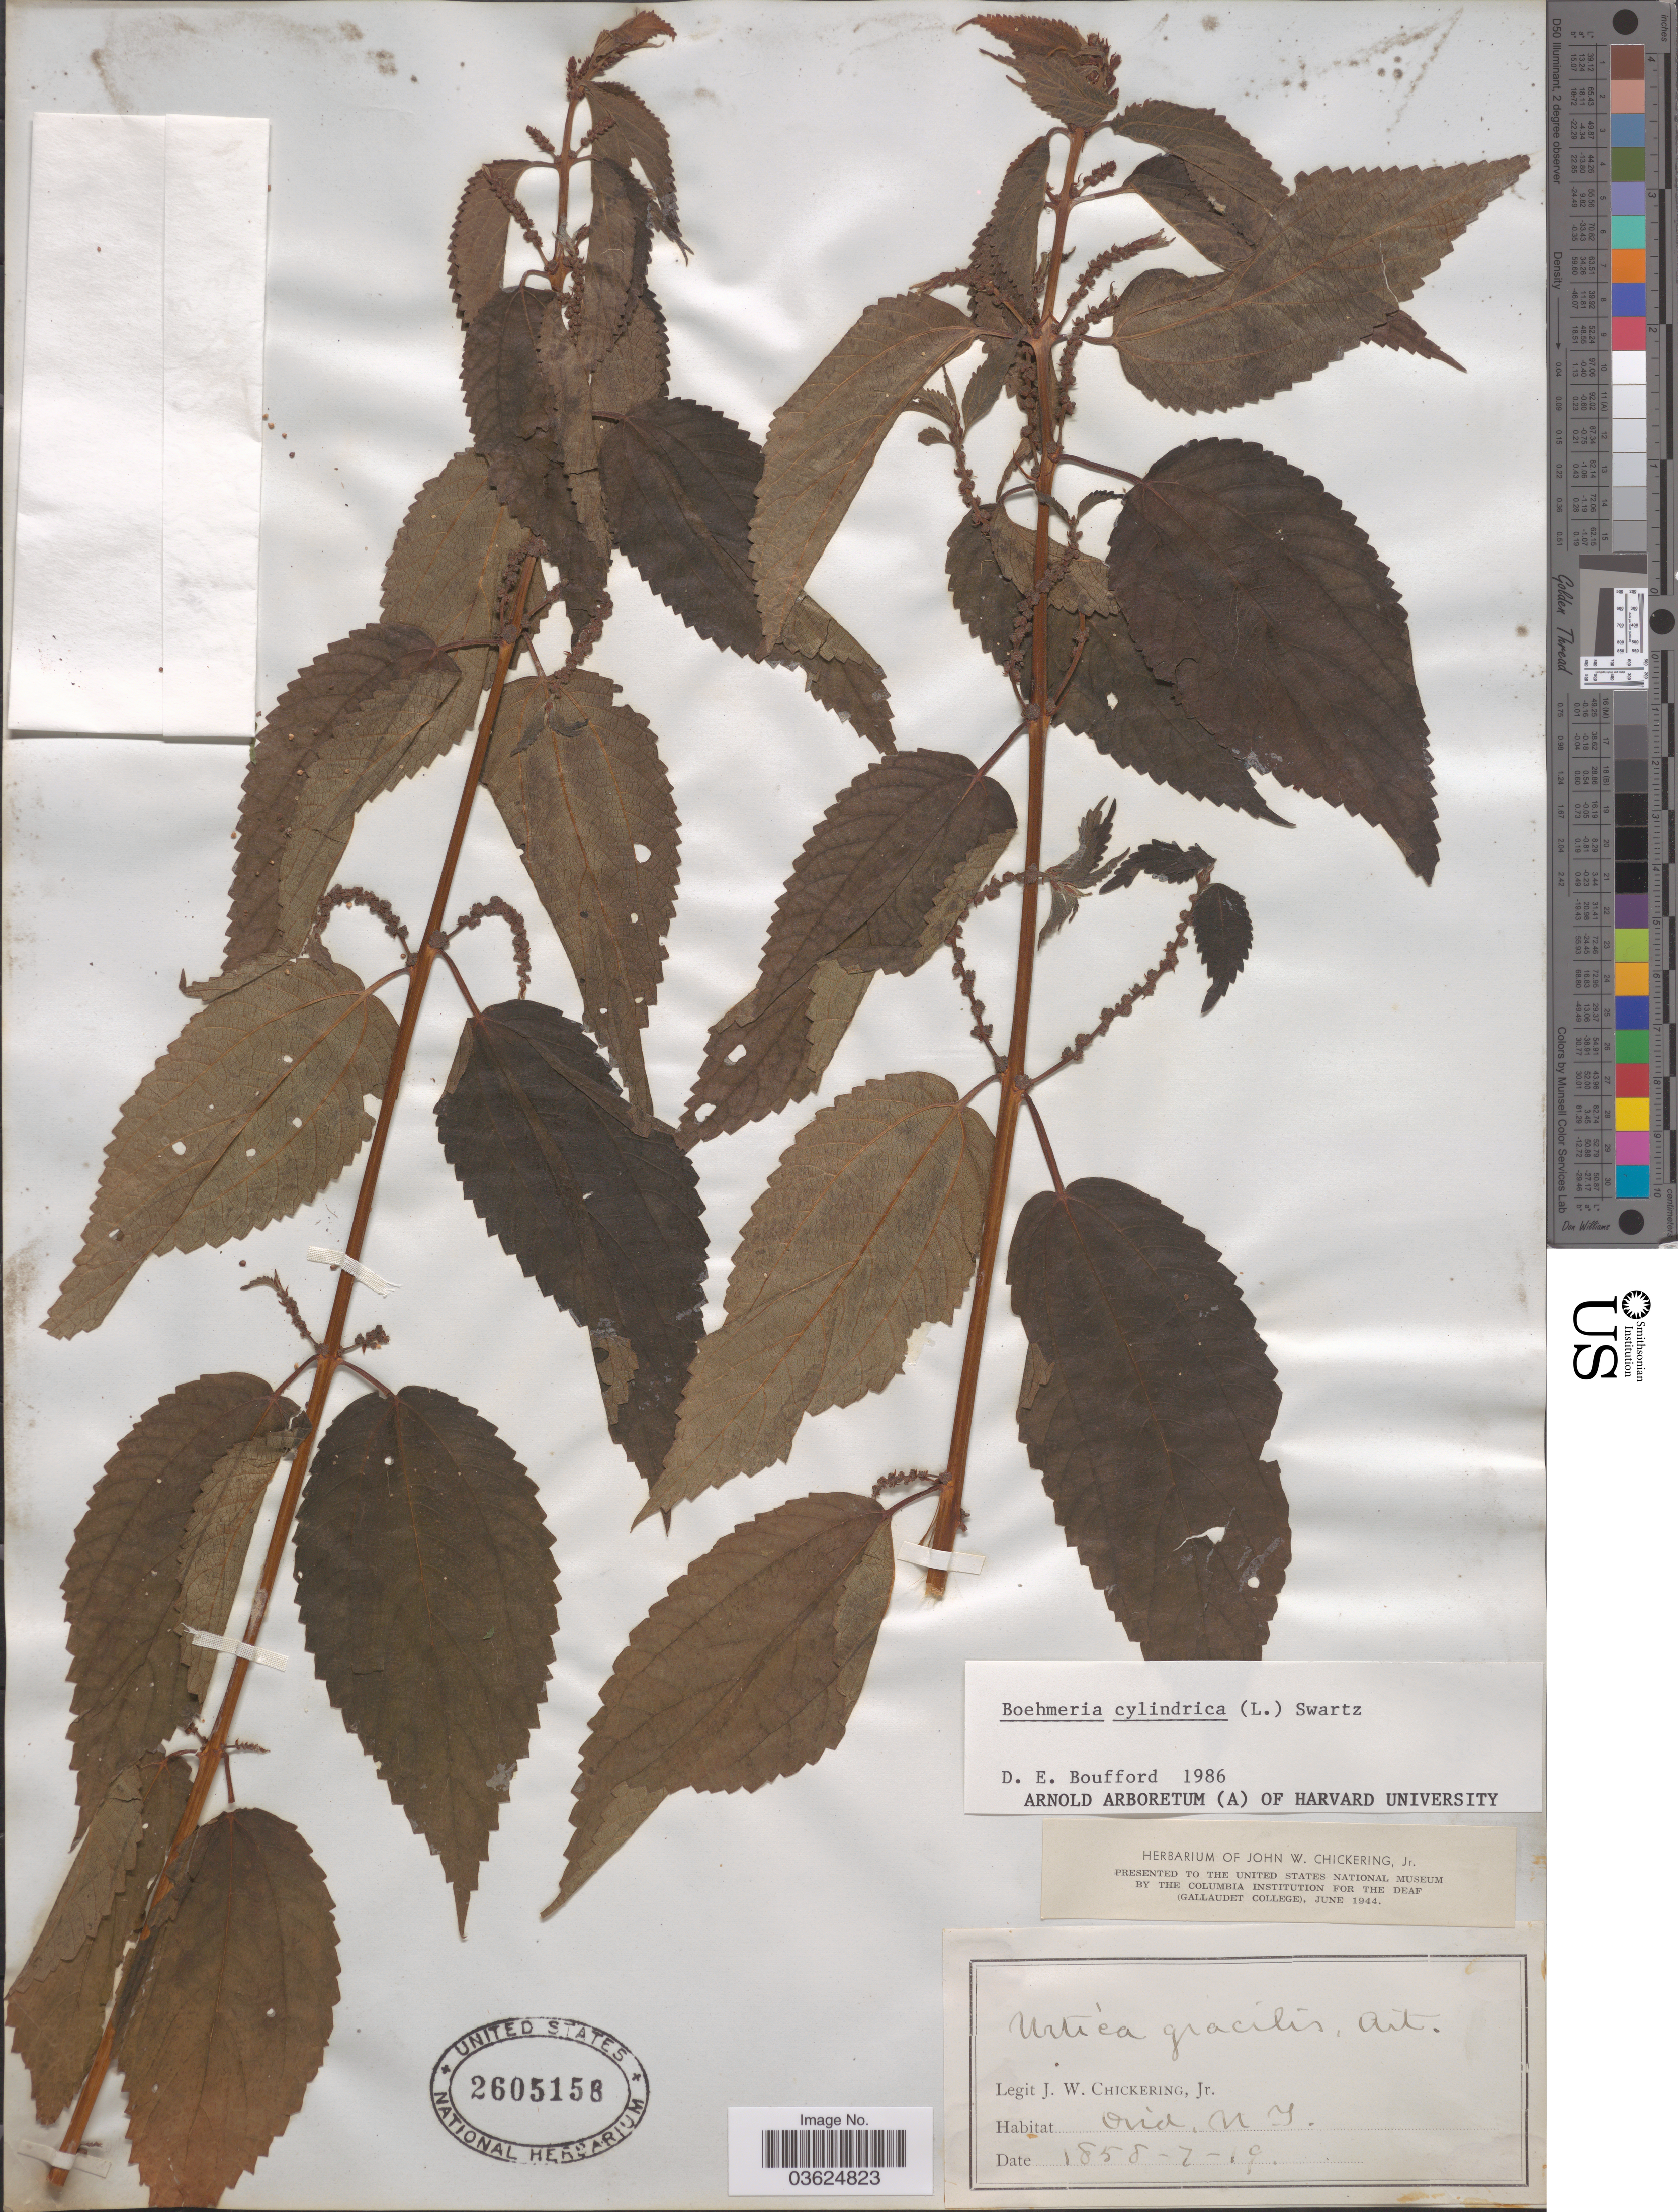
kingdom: Plantae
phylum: Tracheophyta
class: Magnoliopsida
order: Rosales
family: Urticaceae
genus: Boehmeria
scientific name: Boehmeria cylindrica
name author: (L.) Sw.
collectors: J. Chickering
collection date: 1858-07-19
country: United States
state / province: New York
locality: Ovid.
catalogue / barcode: US 2605158